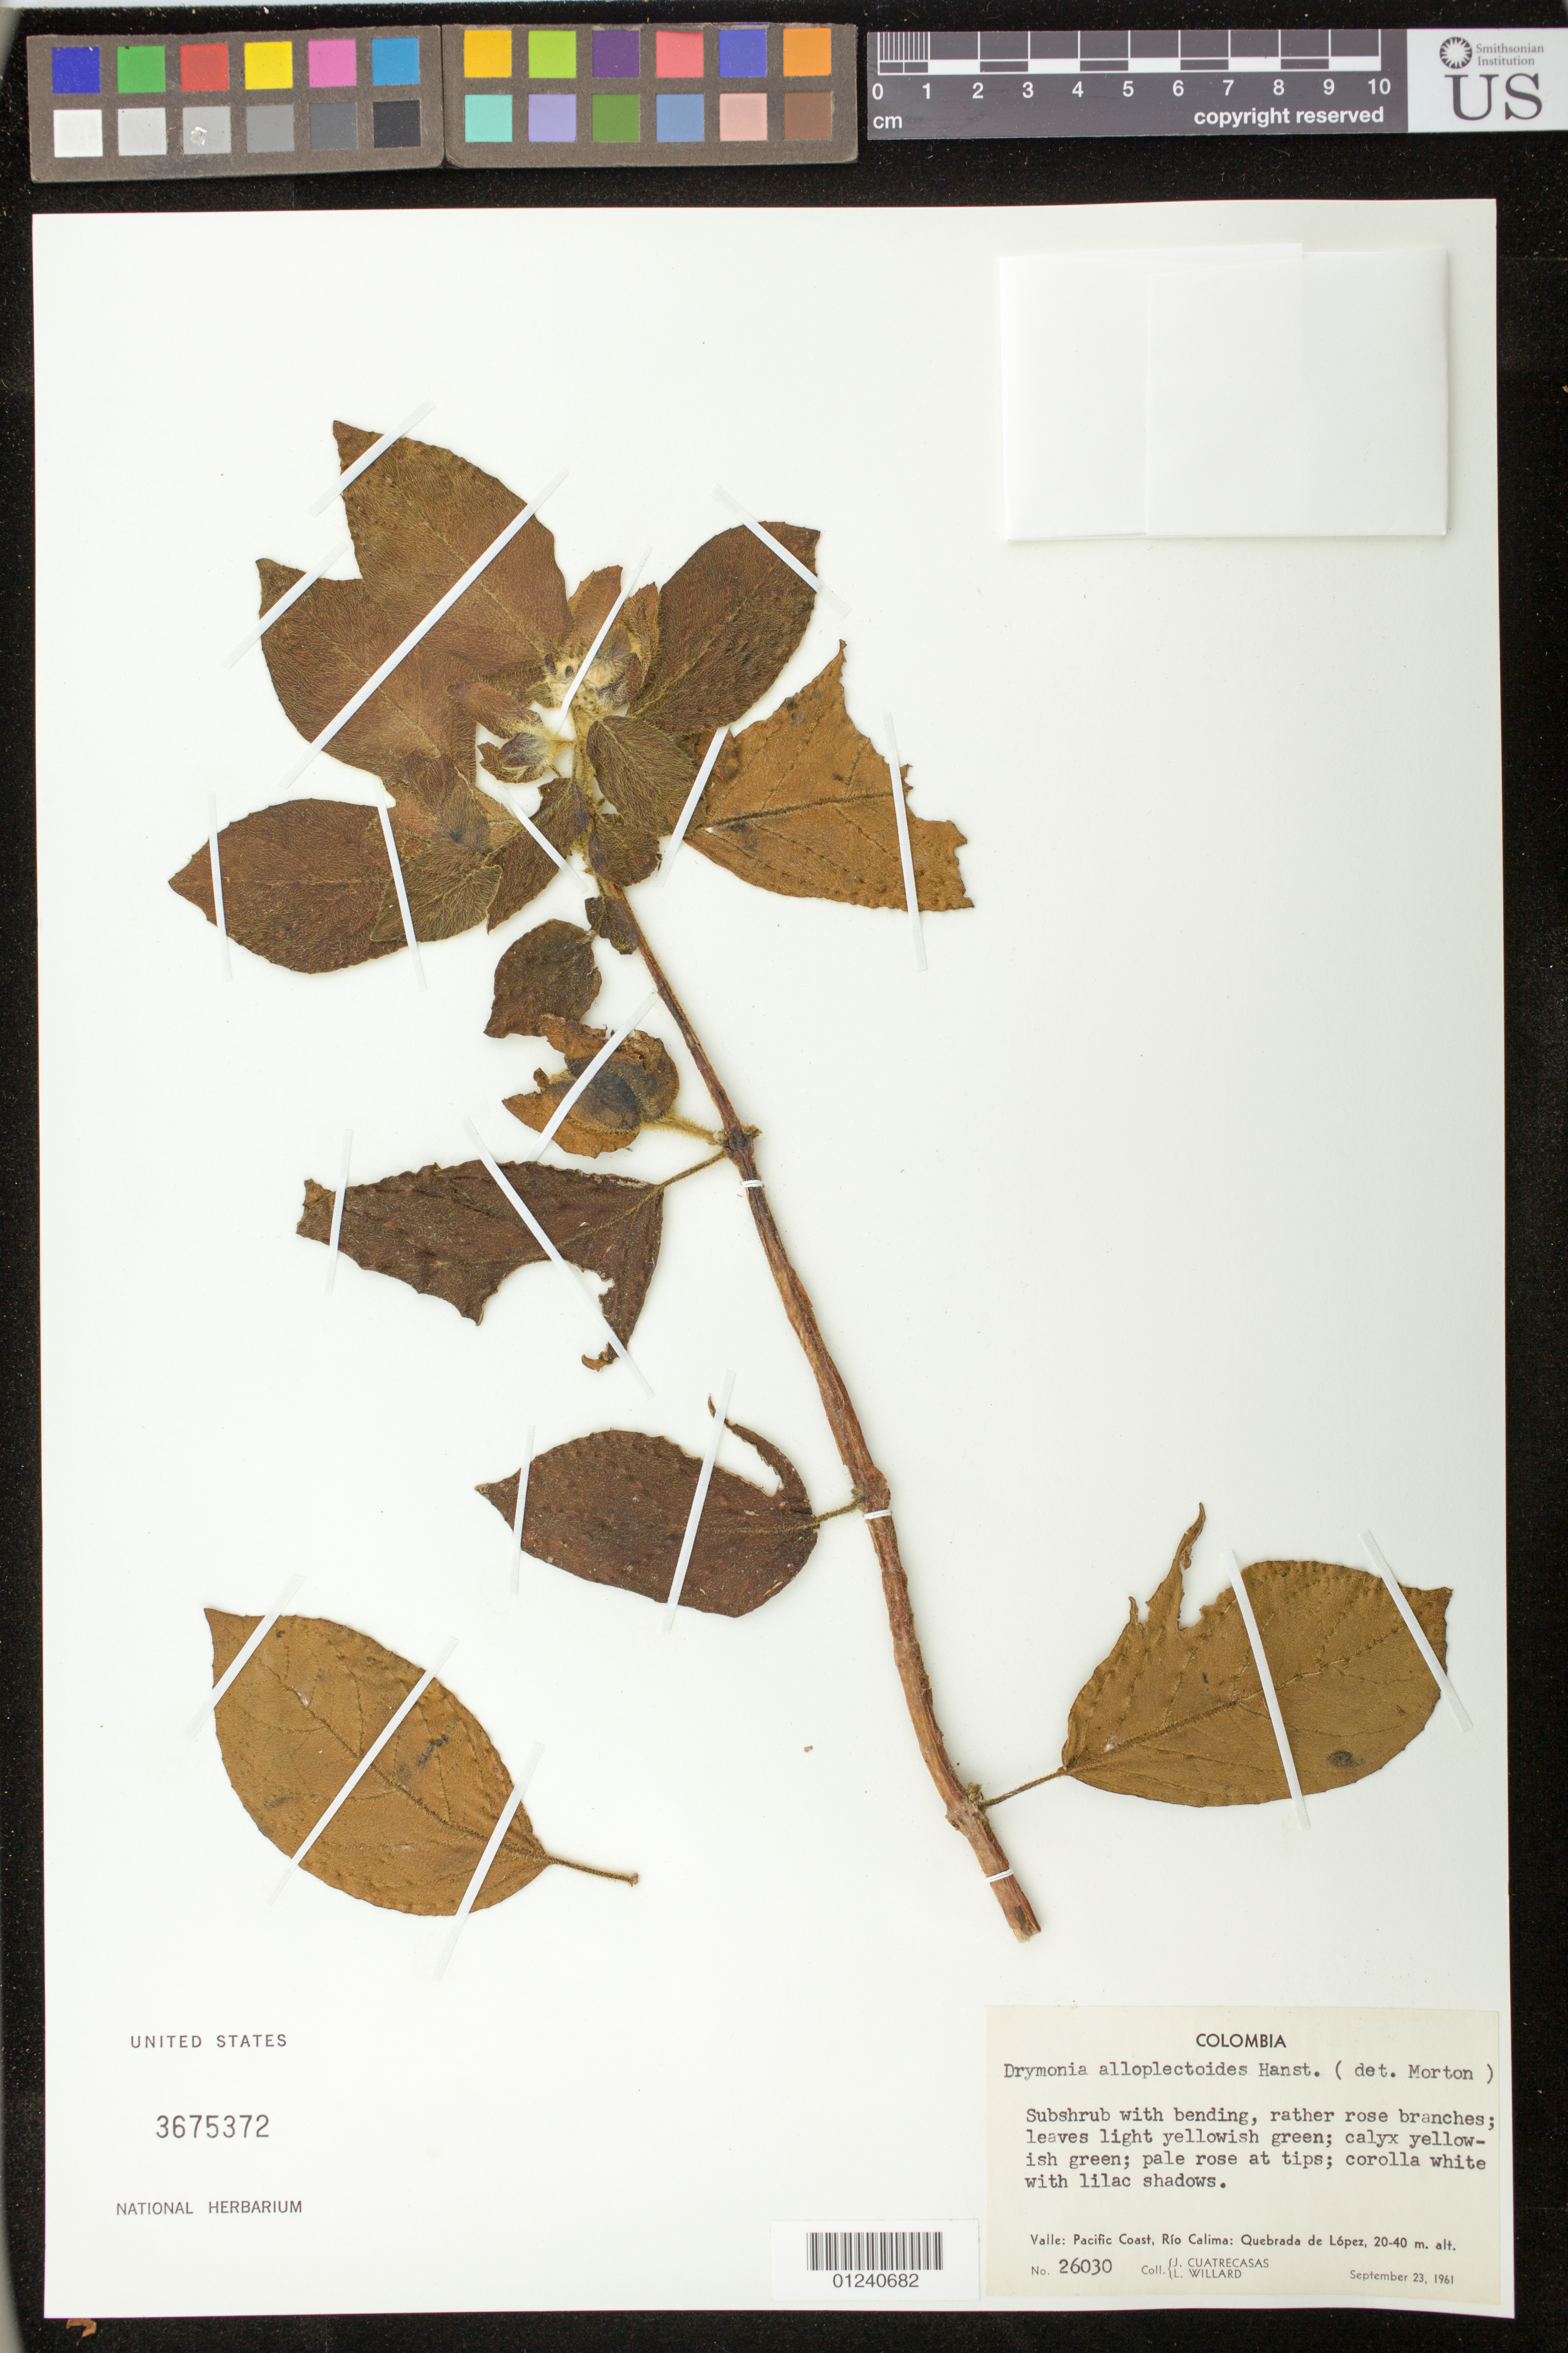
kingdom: Plantae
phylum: Tracheophyta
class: Magnoliopsida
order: Lamiales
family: Gesneriaceae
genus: Drymonia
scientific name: Drymonia alloplectoides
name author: Hanst.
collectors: J. Cuatrecasas & L. Willard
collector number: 26030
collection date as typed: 23 Sep 1961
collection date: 1961-09-23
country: Colombia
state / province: Valle del Cauca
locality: Pacific Coast, Río Calima: Quebrada de López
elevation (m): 20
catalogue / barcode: US 3675372